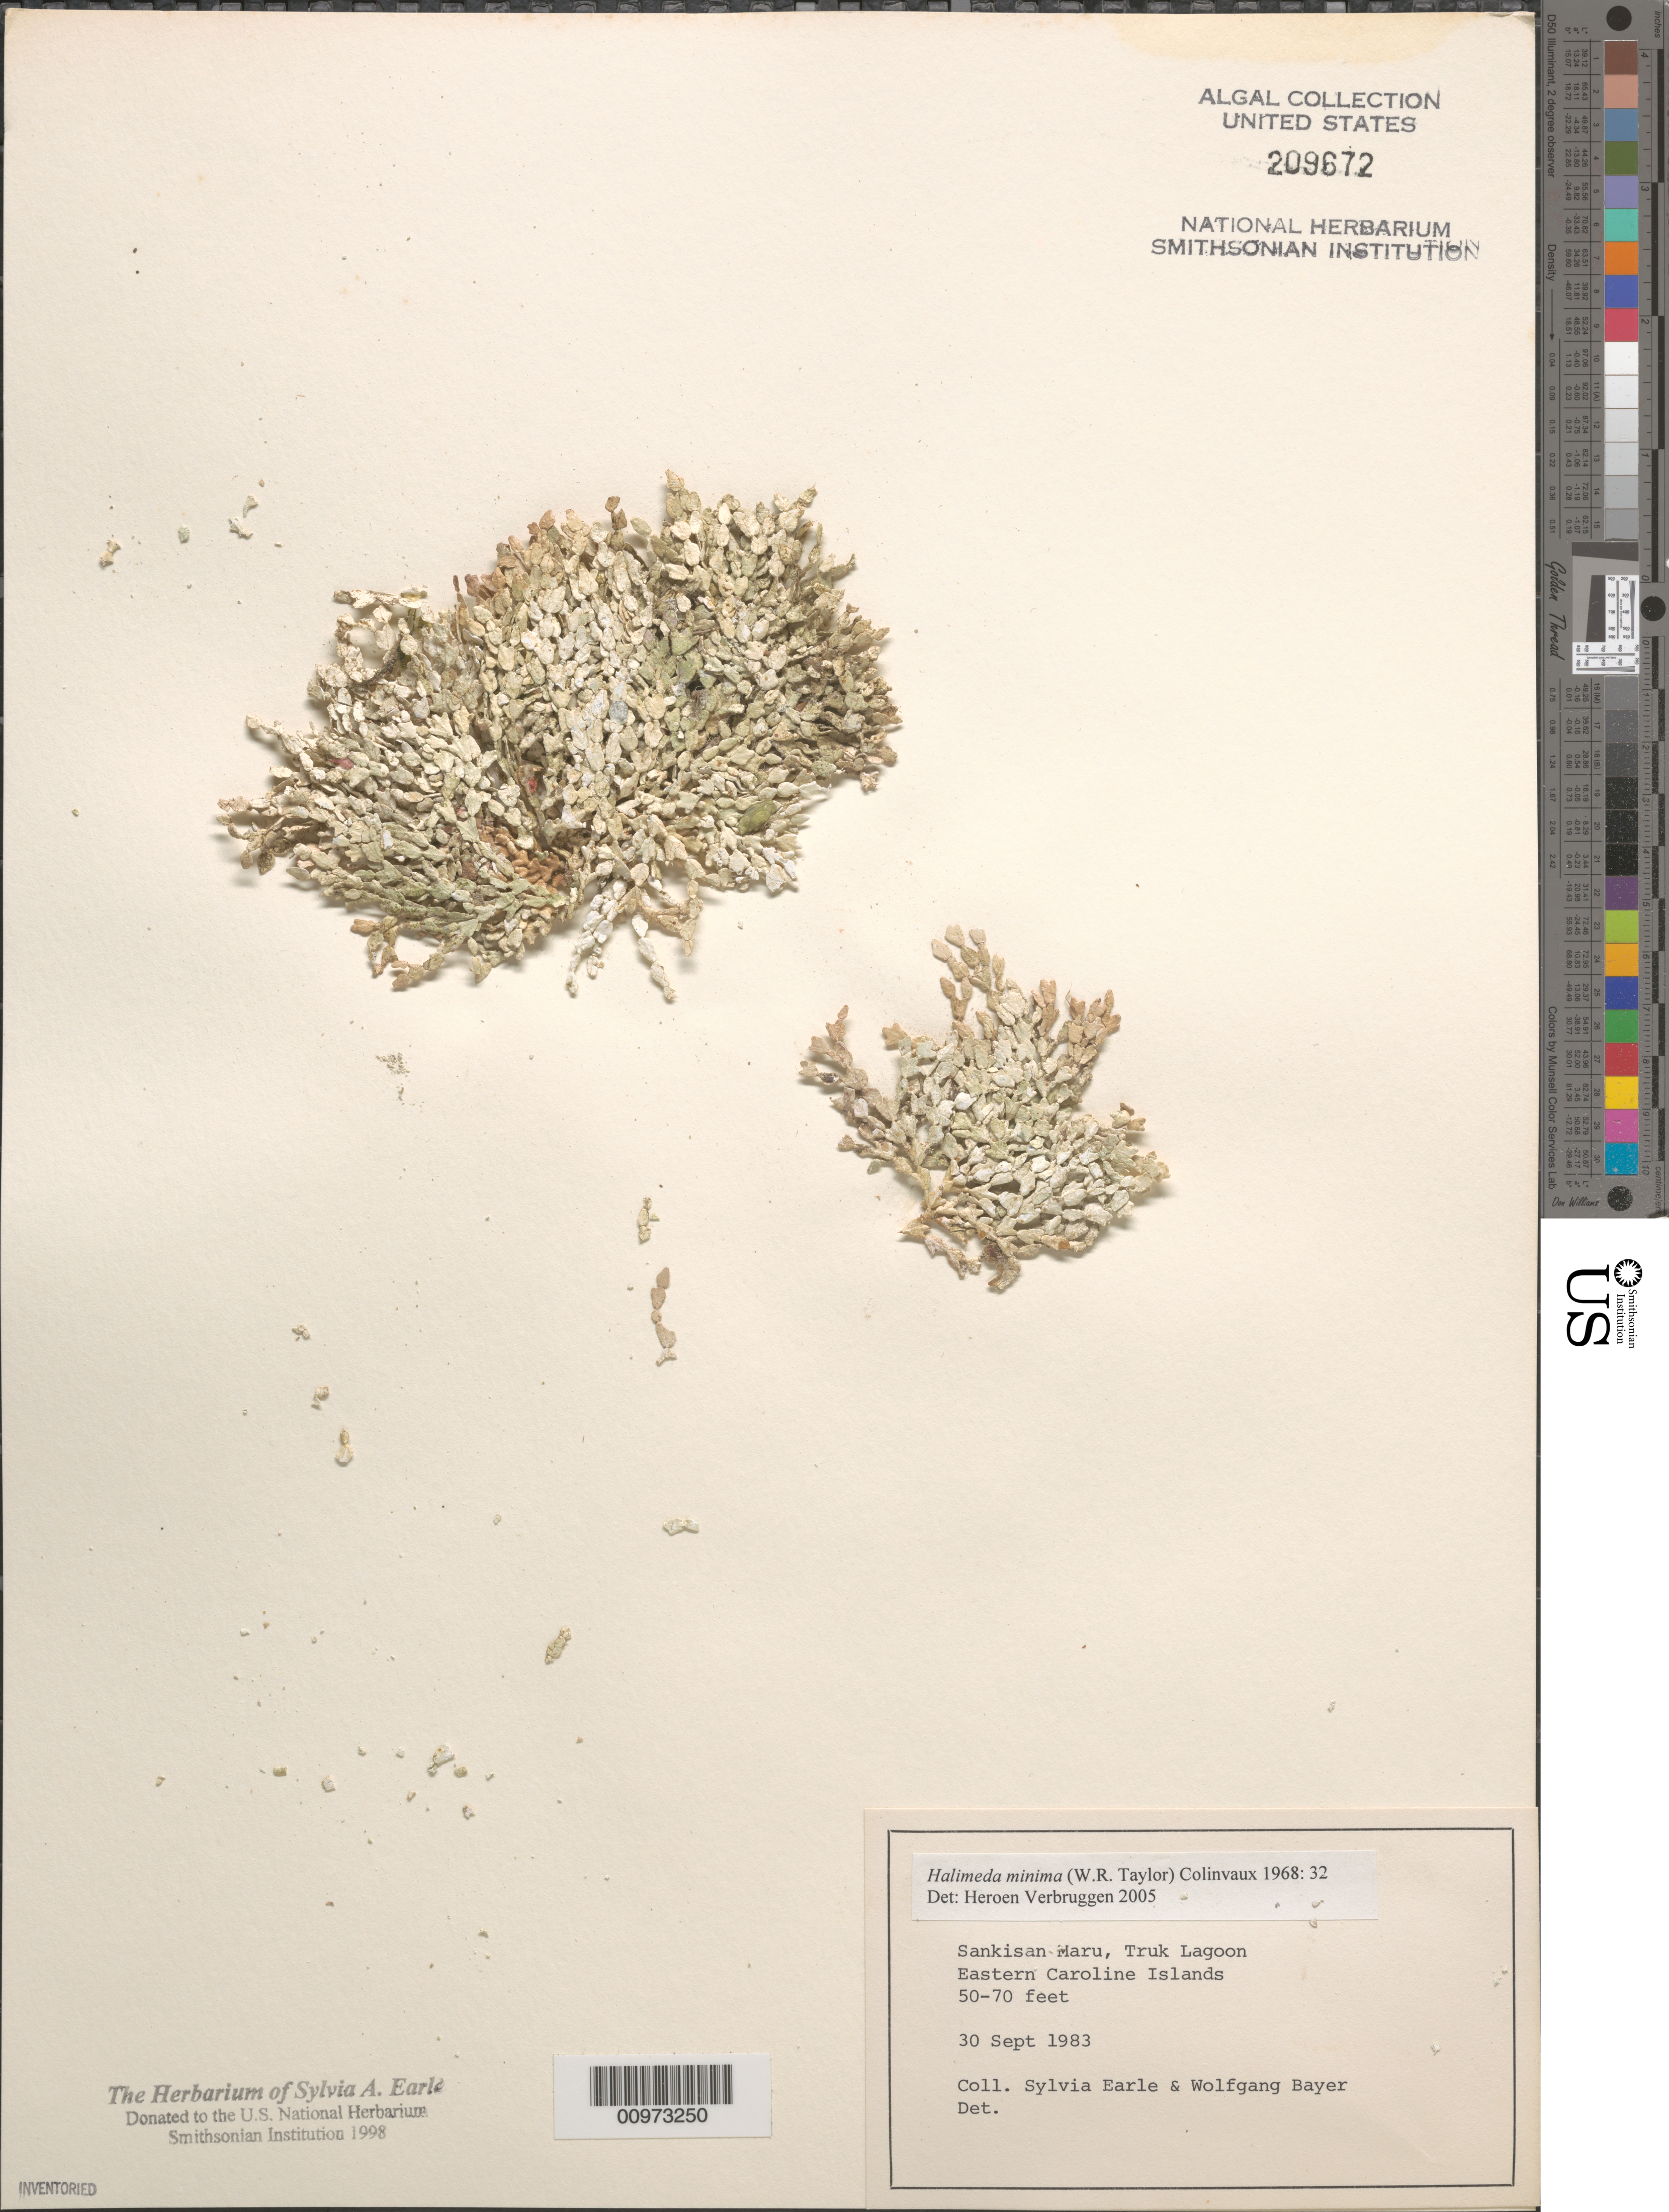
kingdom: Plantae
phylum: Chlorophyta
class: Ulvophyceae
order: Bryopsidales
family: Halimedaceae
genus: Halimeda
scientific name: Halimeda minima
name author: (W.R. Taylor) Hillis-Colinvaux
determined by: Verbruggen, H.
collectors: S. A. Earle & W. Bayer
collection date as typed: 30 Sep 1983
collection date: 1983-09-30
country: Micronesia, Federated States of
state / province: Truk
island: Truk (Chuuk) Is.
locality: Chuuk Lagoon [Truk Lagoon), Sankisan Maru shipwreck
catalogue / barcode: US 209672